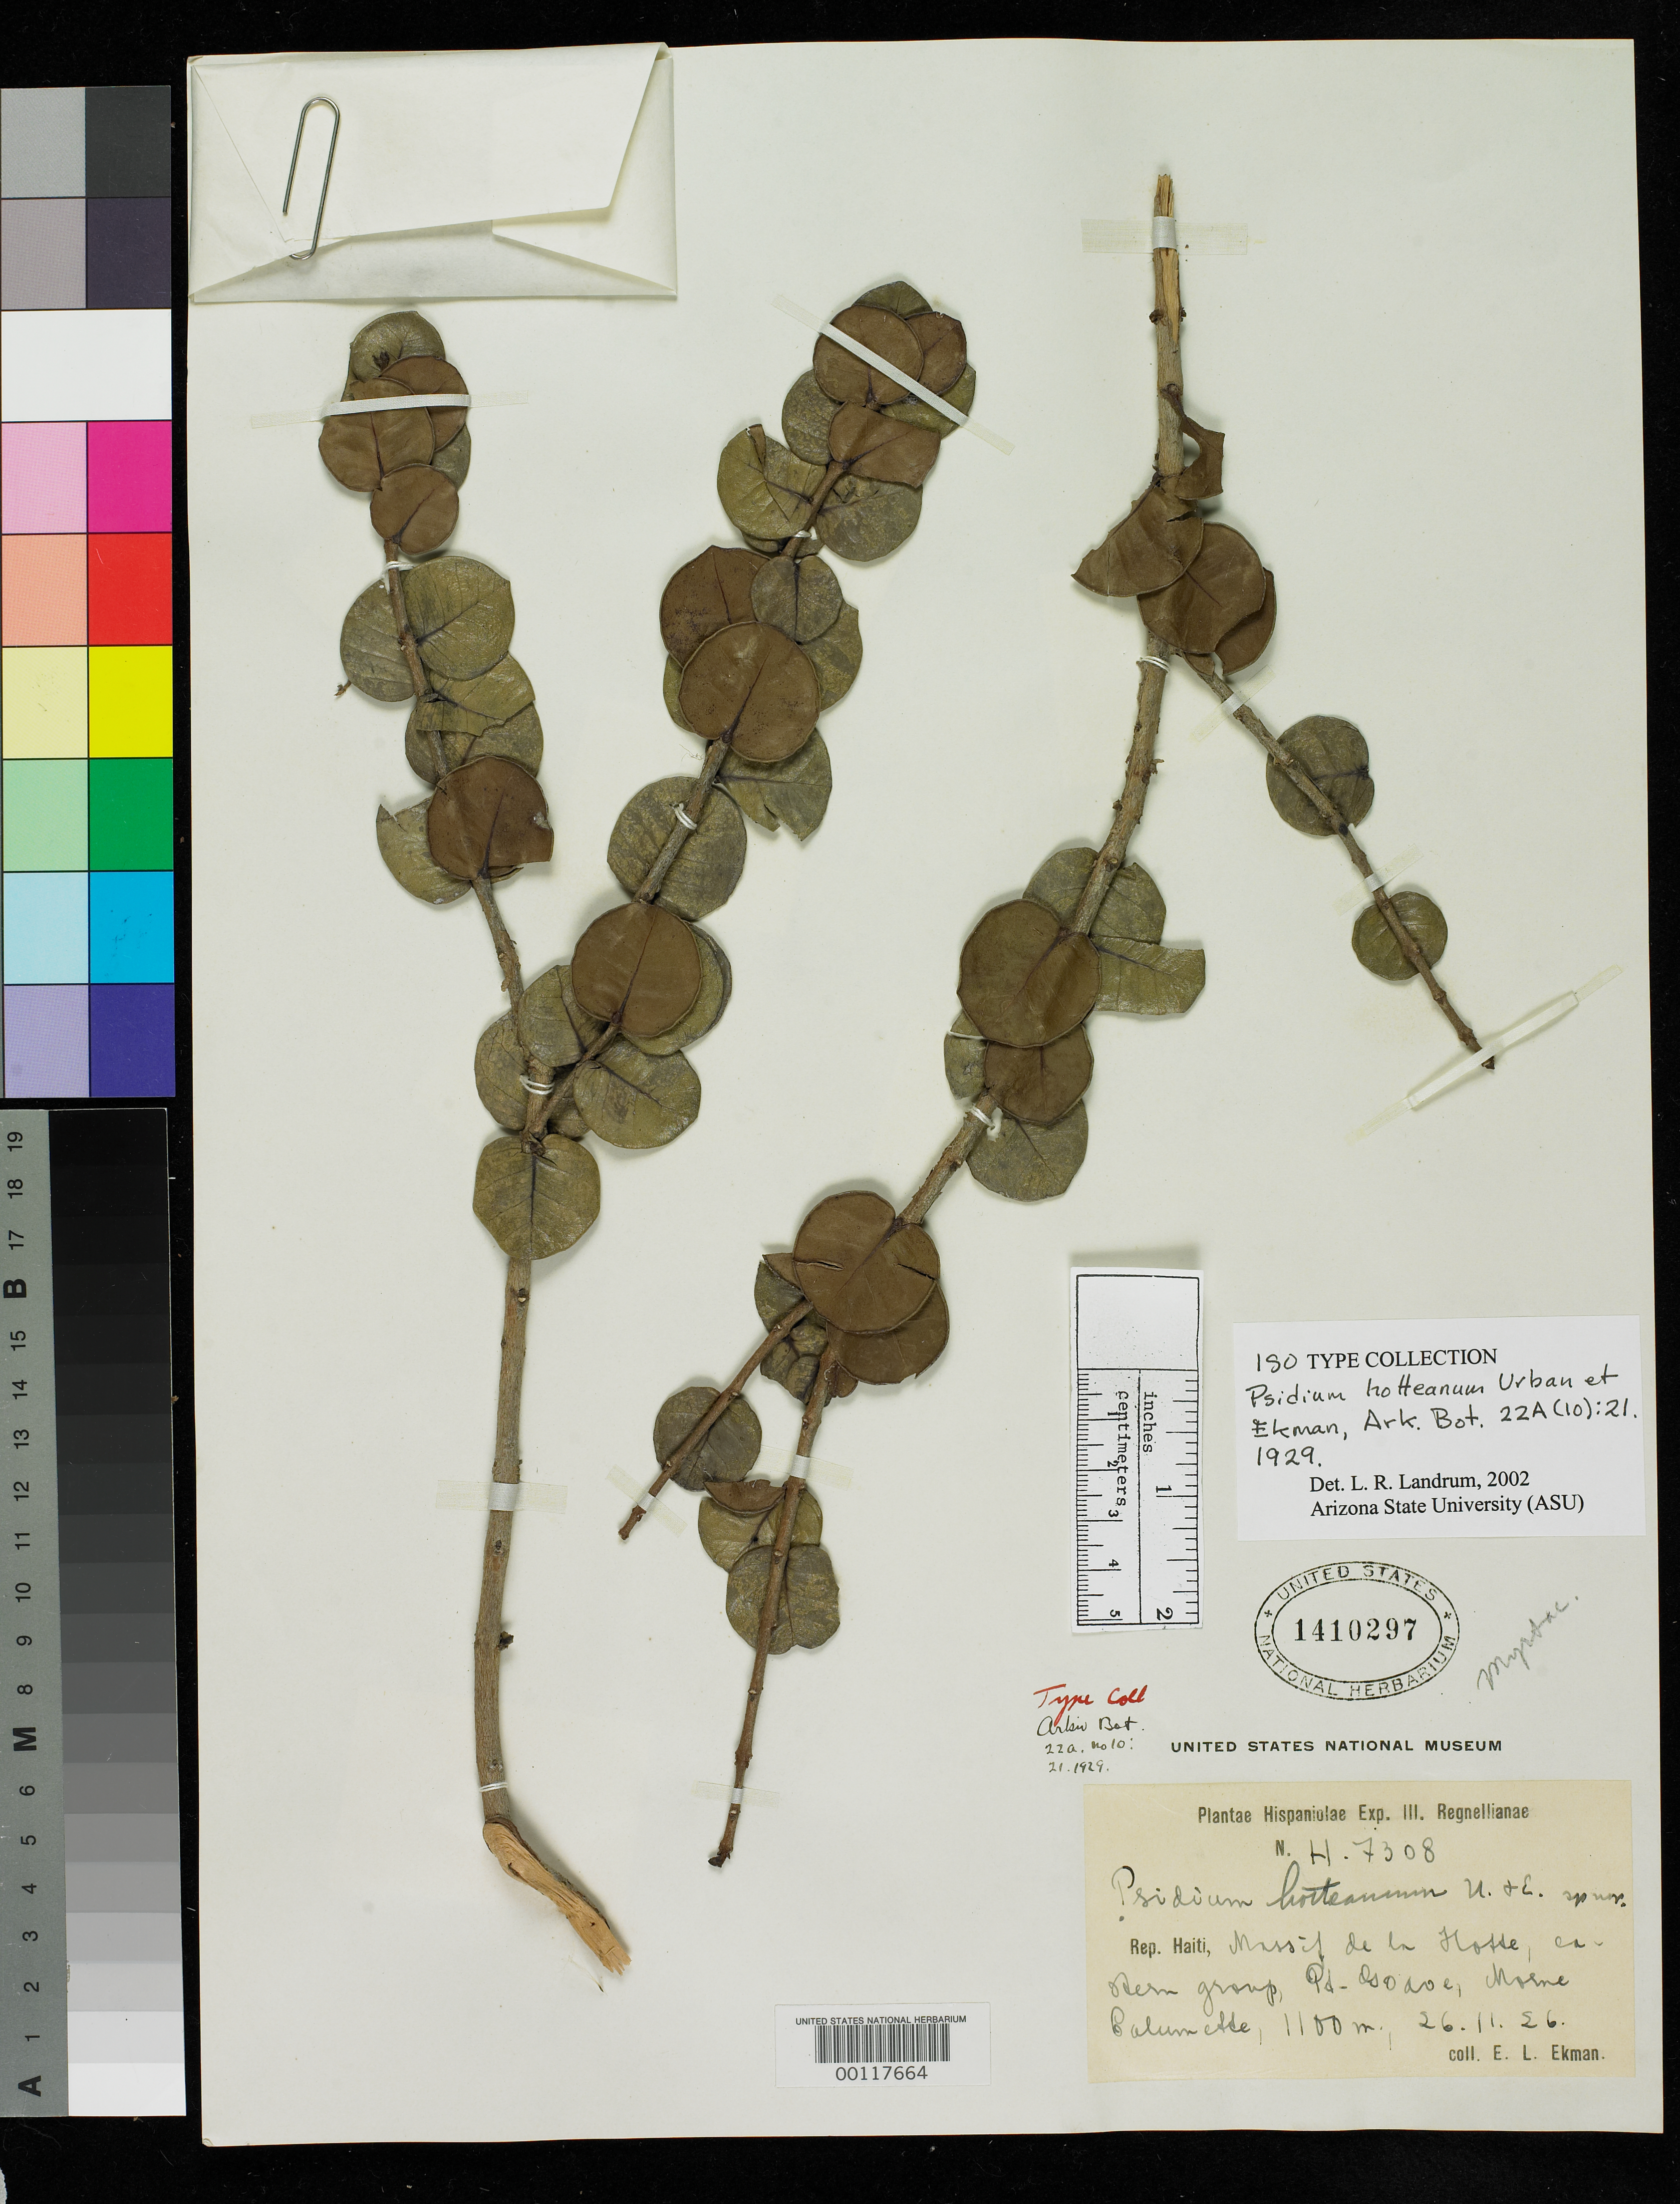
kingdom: Plantae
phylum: Tracheophyta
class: Magnoliopsida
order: Myrtales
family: Myrtaceae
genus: Psidium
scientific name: Psidium hotteanum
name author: Urb. & Ekman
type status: Isotype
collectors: E. L. Ekman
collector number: H 7308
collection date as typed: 26 Nov 1926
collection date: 1926-11-26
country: Haiti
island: Hispaniola Island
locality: Massif de La Hotte, eastern group, Pt. Goave, Morne Calumette.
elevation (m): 1100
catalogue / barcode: US 1410297